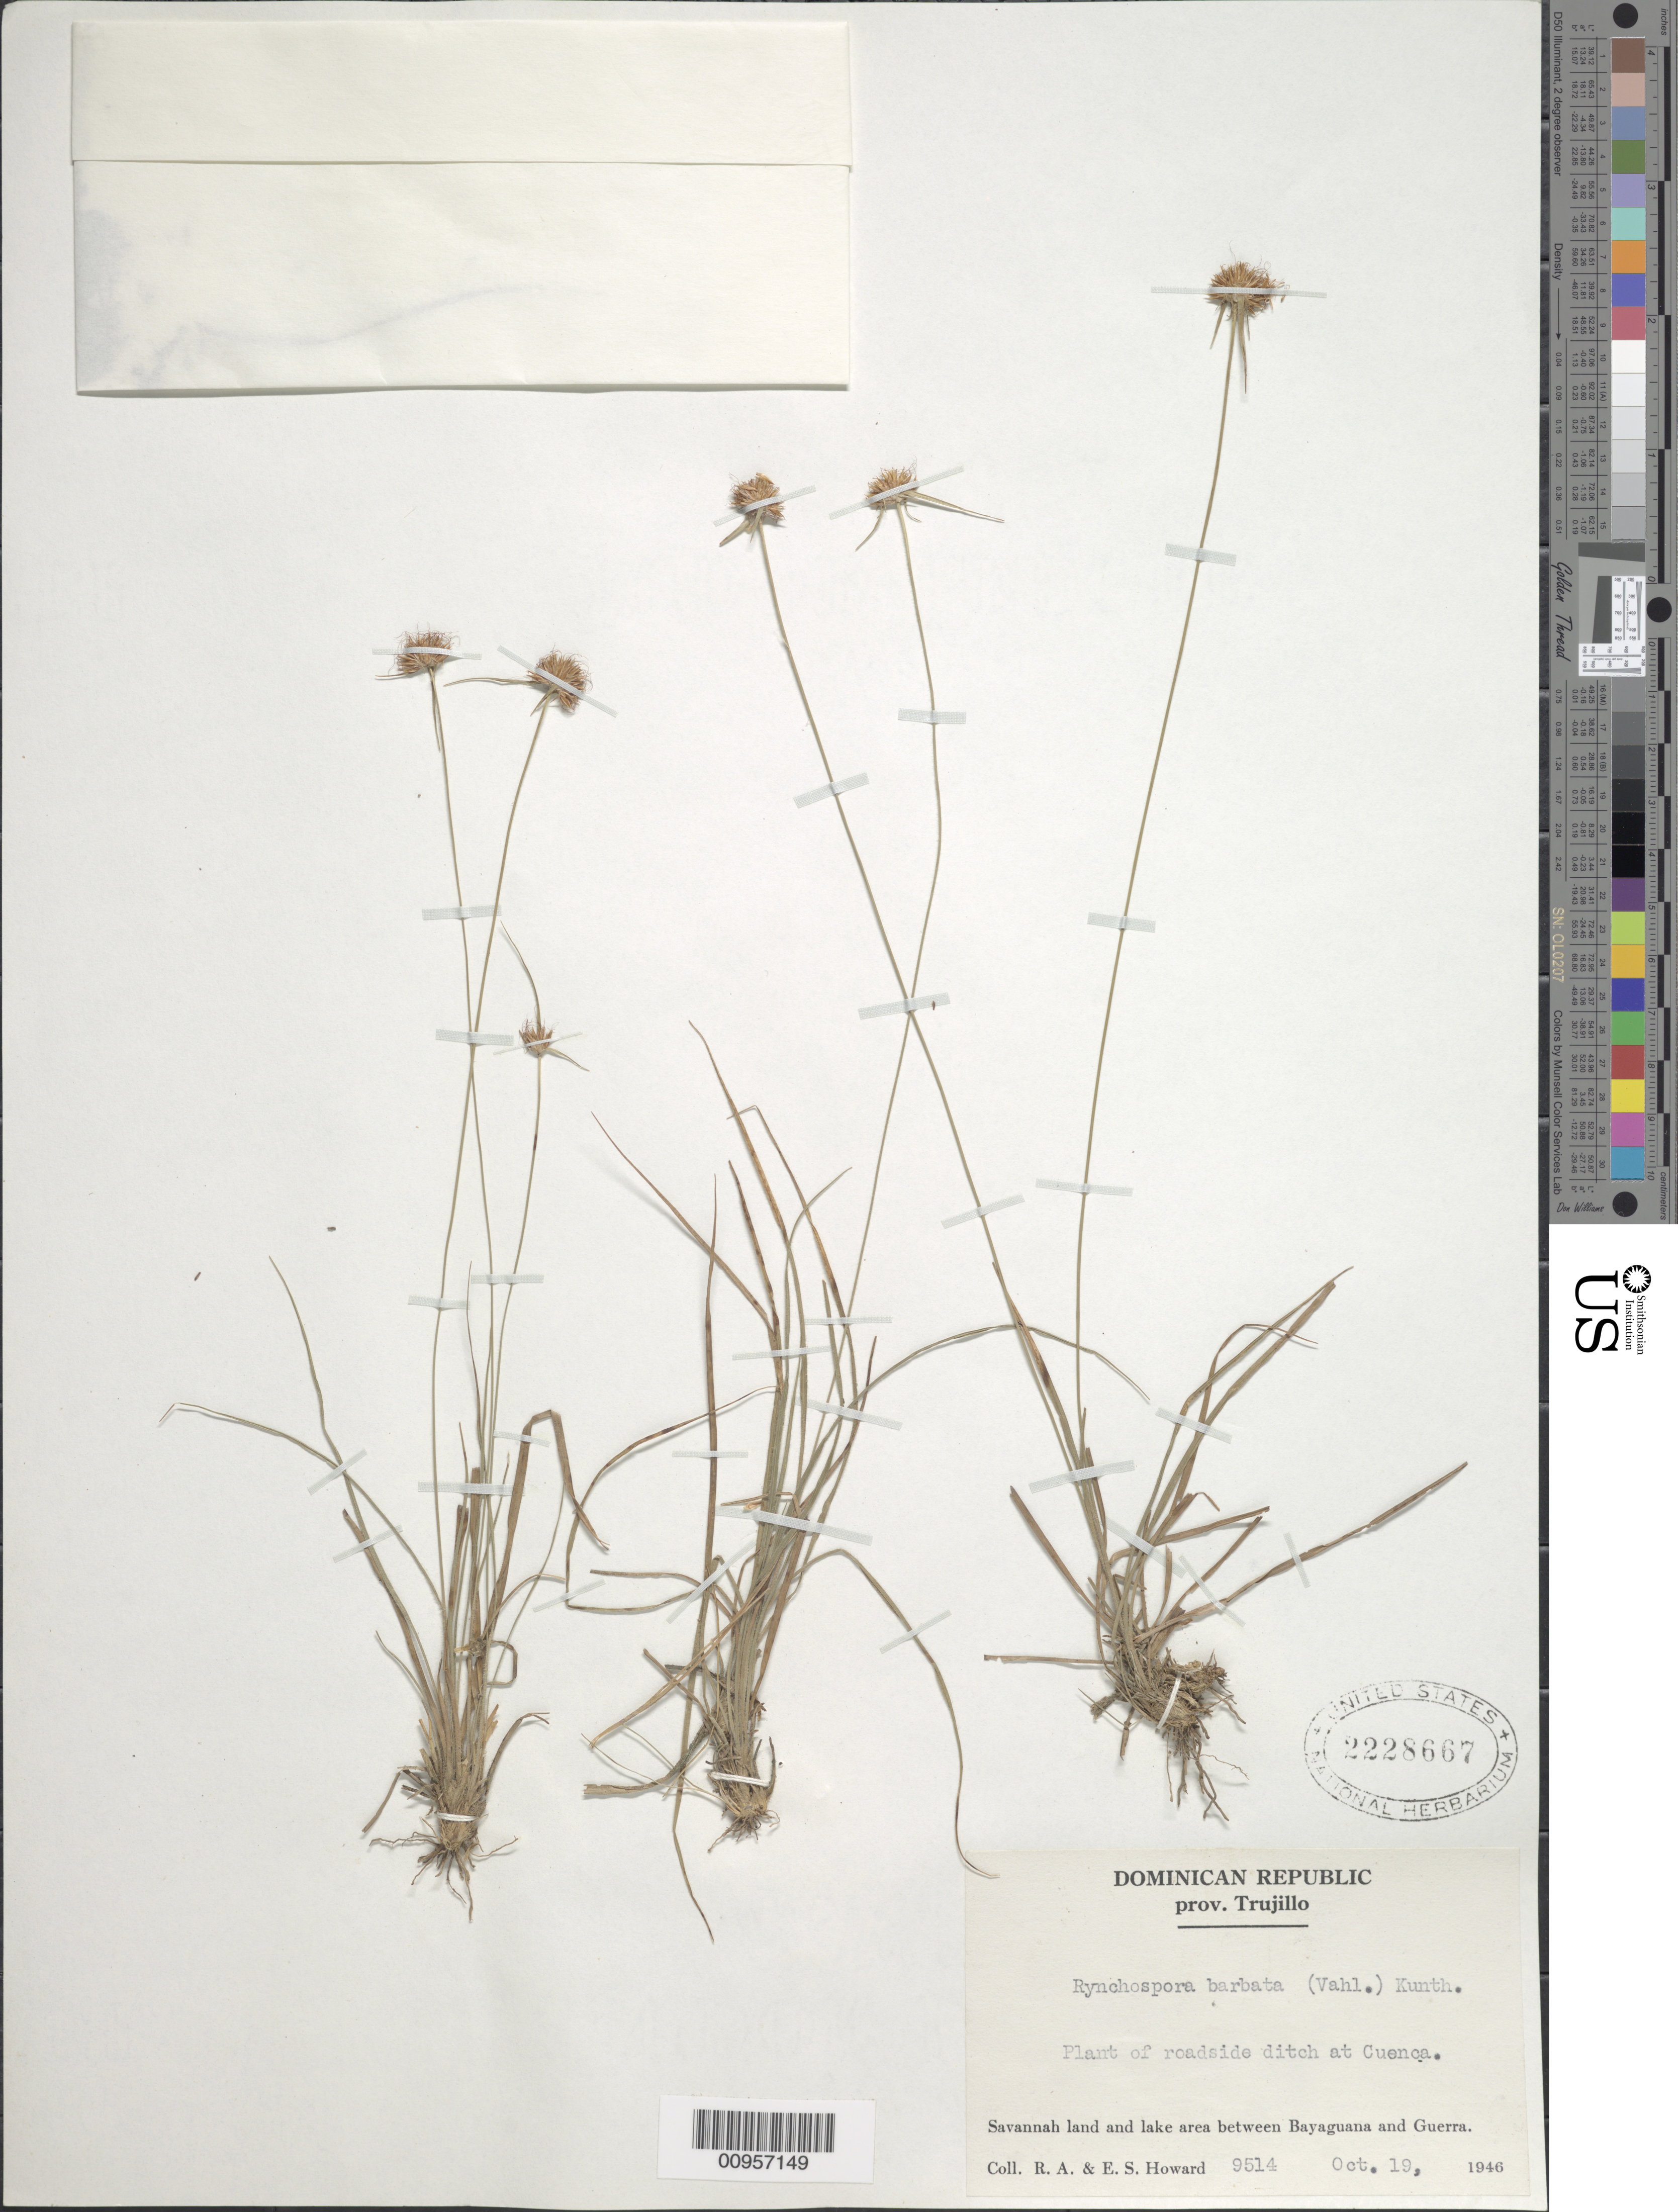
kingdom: Plantae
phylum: Tracheophyta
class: Liliopsida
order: Poales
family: Cyperaceae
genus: Rhynchospora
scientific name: Rhynchospora barbata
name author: (Vahl) Kunth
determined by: Alves, K.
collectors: R. A. Howard & E. S. Howard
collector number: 9514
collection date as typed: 19 Oct 1946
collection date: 1946-10-19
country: Dominican Republic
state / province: Santo Domingo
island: Hispaniola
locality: Savannah land and lake area between Bayaguana and Guerra, roadside ditch at Cuenca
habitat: Roadside ditch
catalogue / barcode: US 2228667